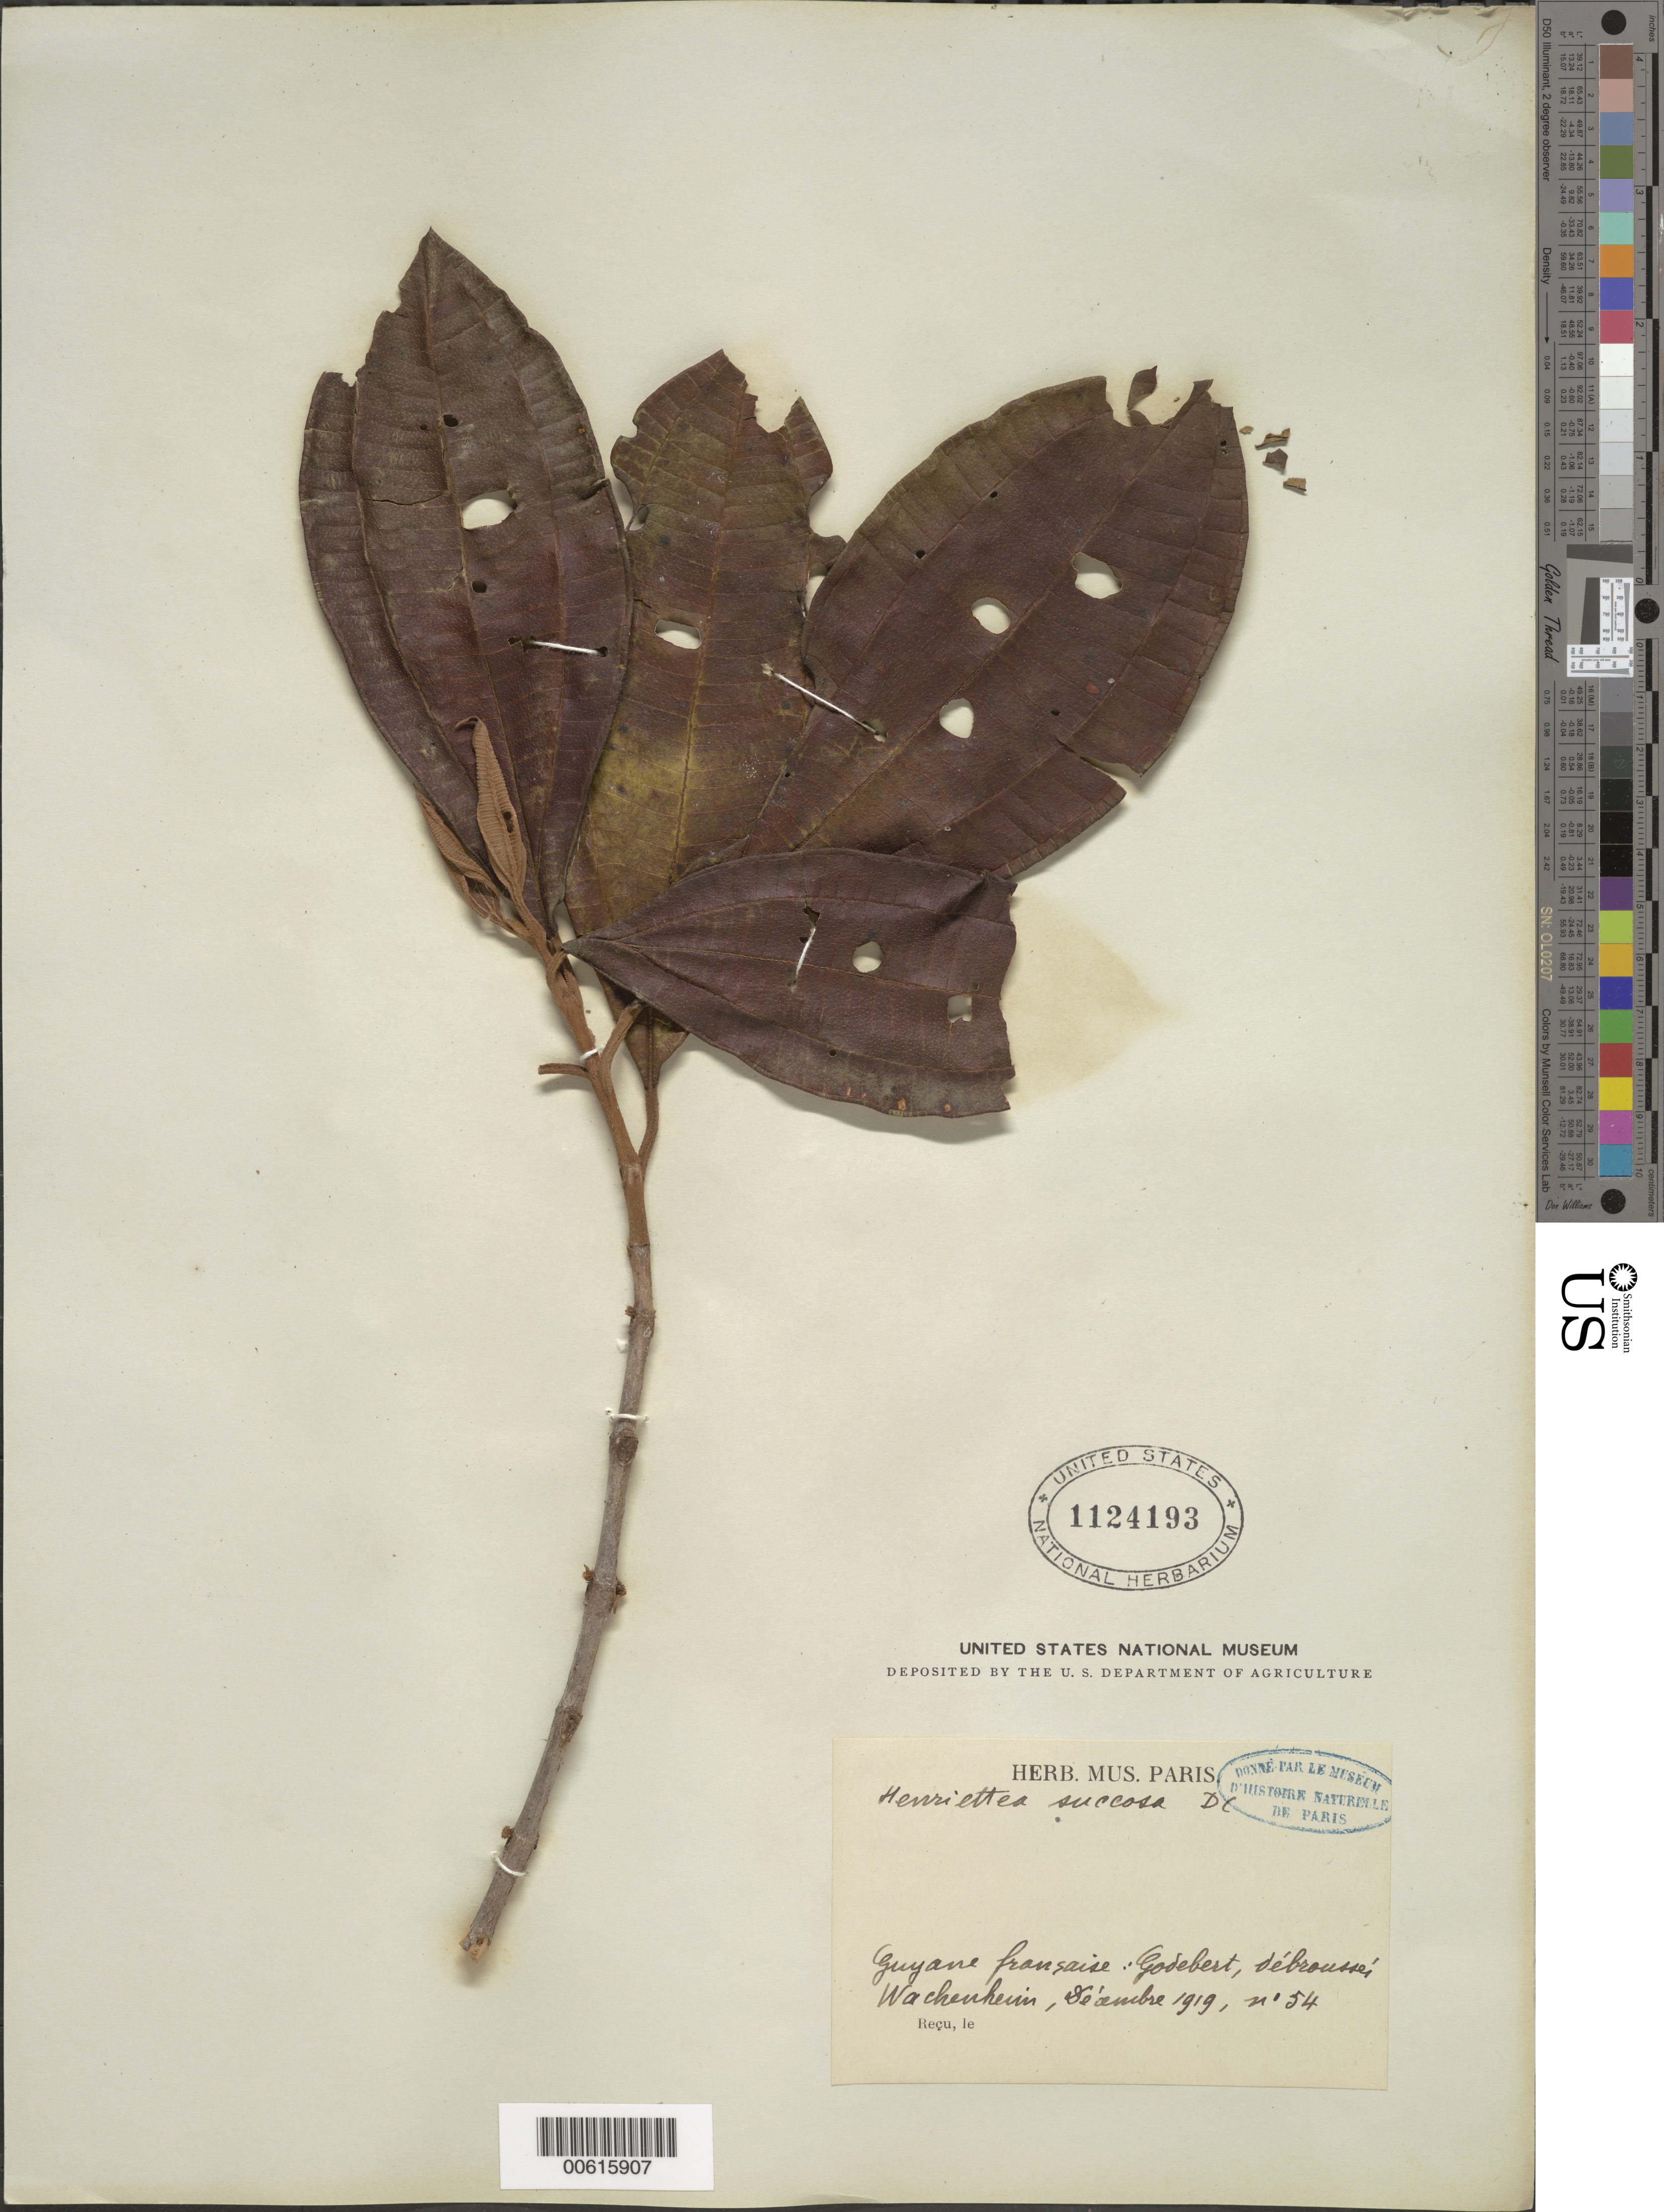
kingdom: Plantae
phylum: Tracheophyta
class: Magnoliopsida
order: Myrtales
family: Melastomataceae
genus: Henriettea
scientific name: Henriettea succosa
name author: (Aubl.) DC.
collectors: G. Wachenheim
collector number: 54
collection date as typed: Dec-19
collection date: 1919-12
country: French Guiana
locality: Godebert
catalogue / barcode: US 1124193